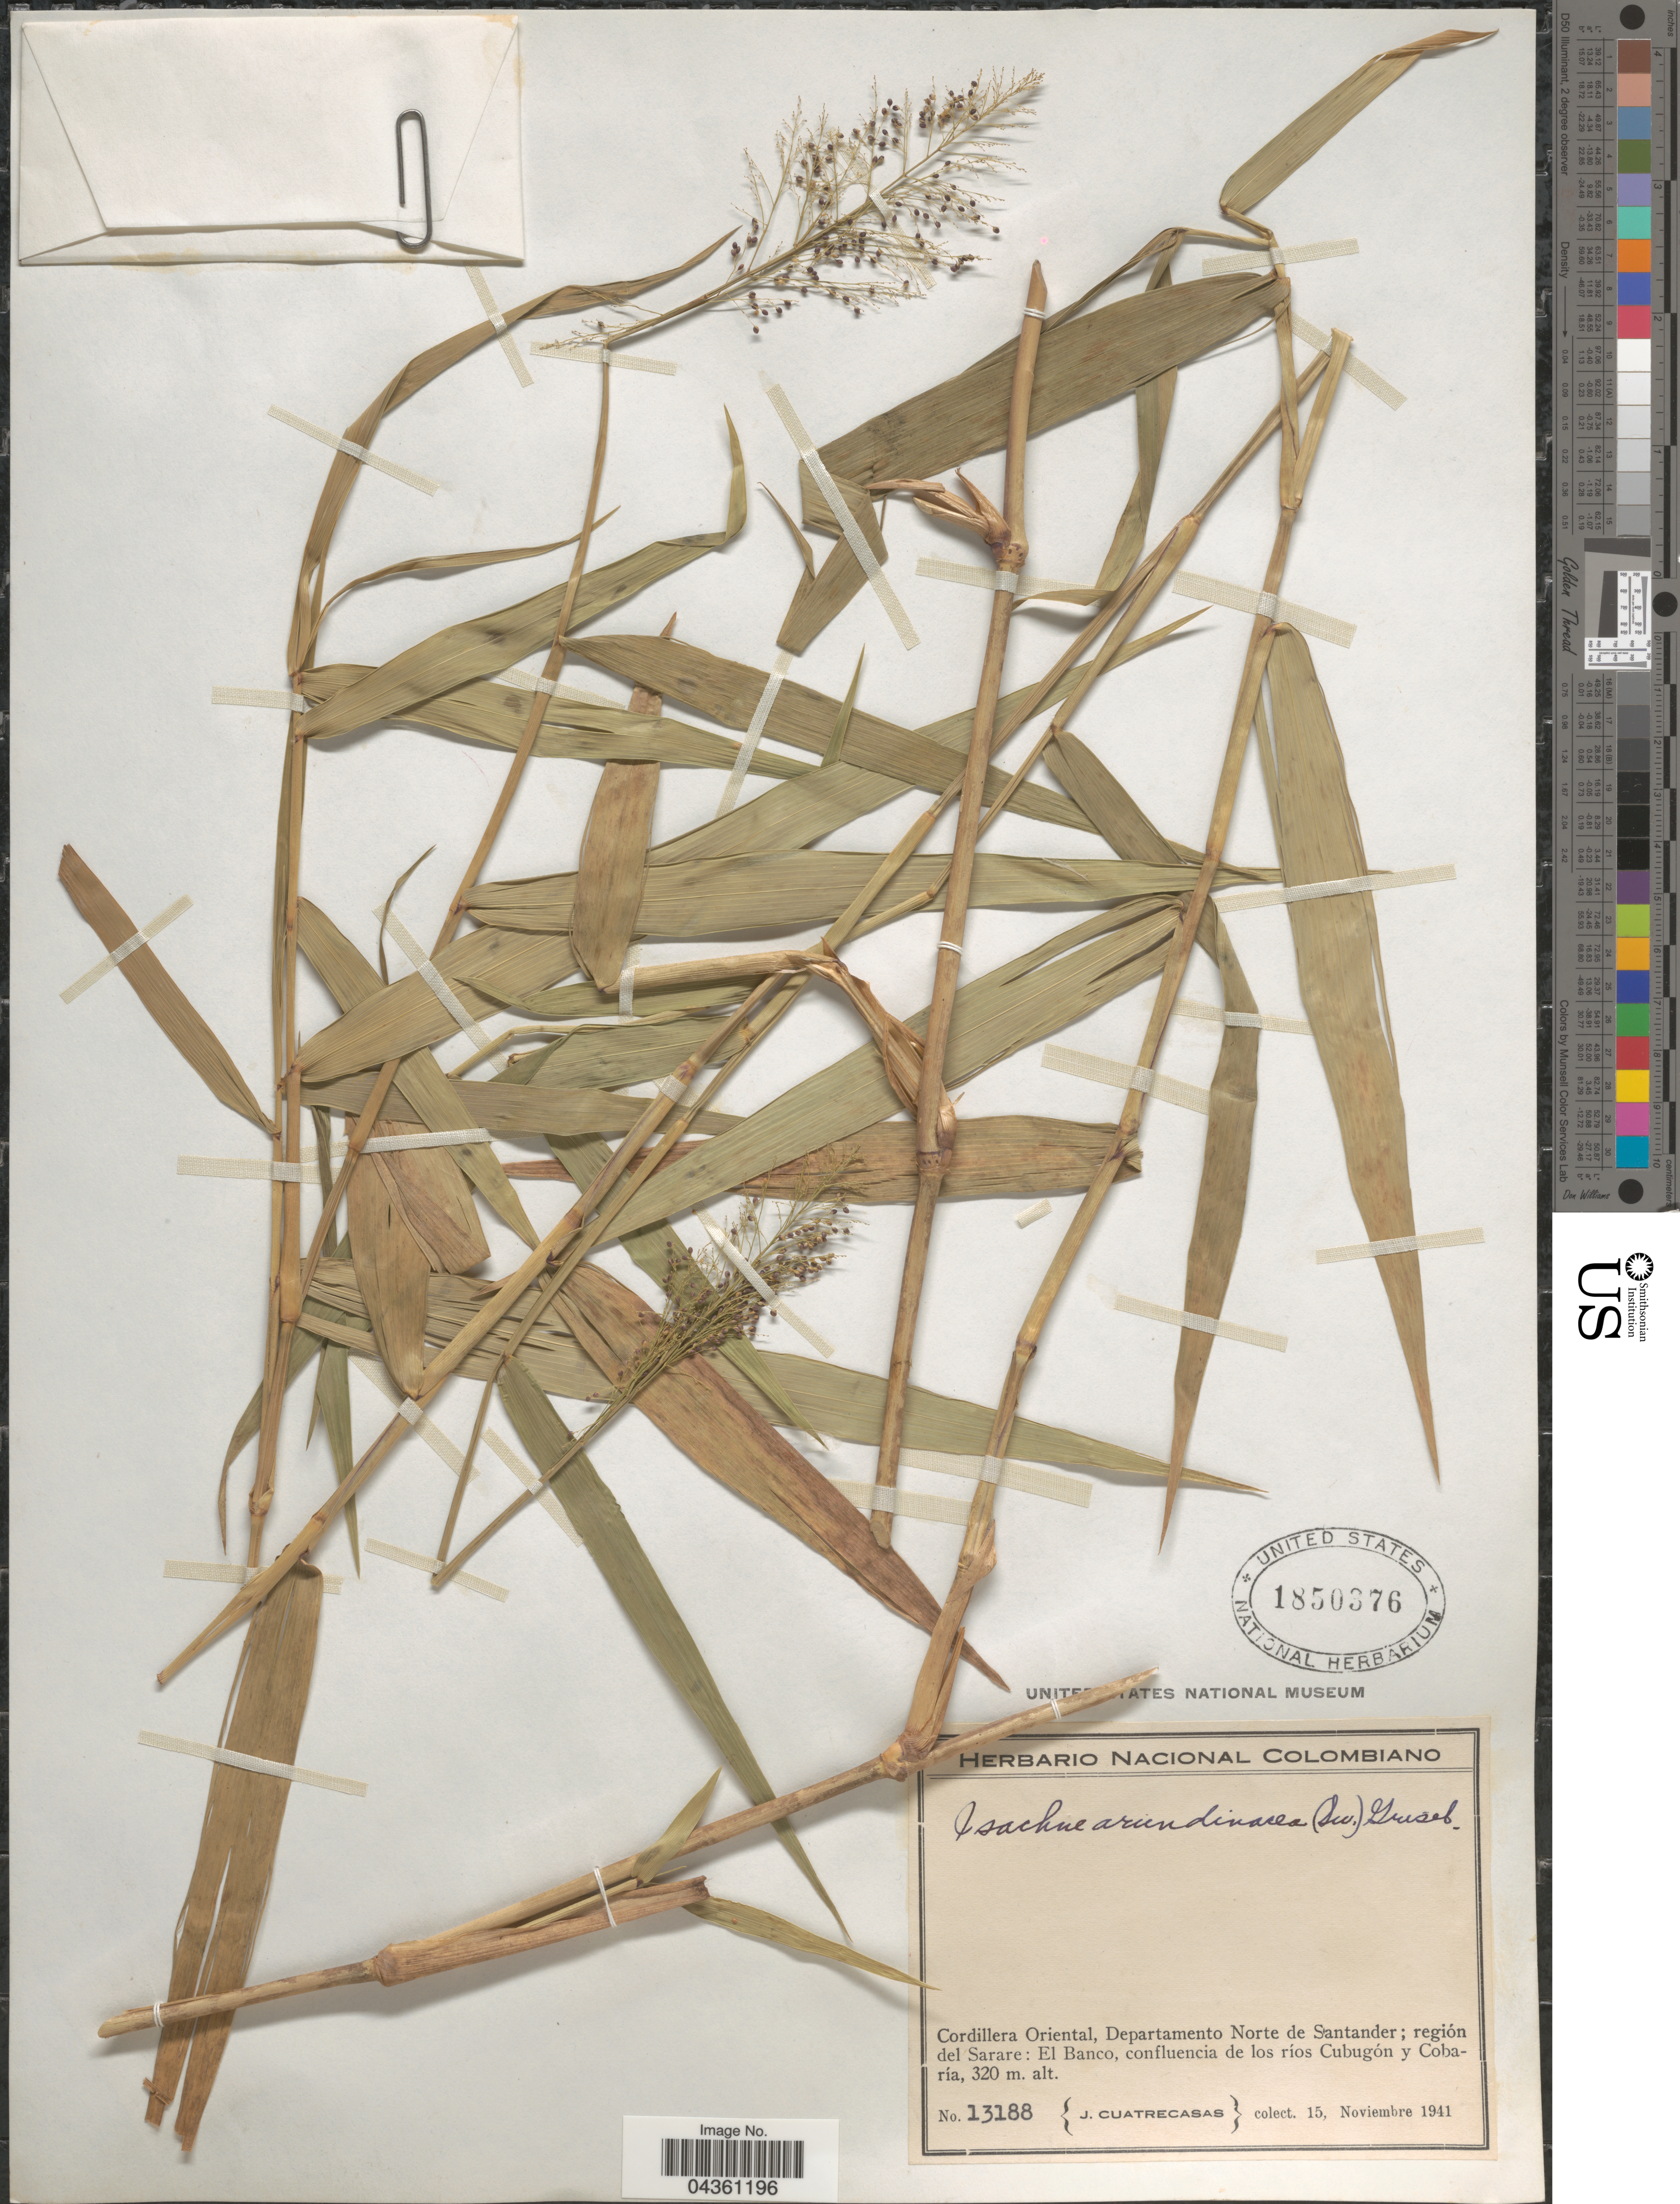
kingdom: Plantae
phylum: Tracheophyta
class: Liliopsida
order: Poales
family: Poaceae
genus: Isachne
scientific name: Isachne arundinacea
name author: (Sw.) Griseb.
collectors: J. Cuatrecasas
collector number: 13188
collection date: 1941-11-15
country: Colombia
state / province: Norte de Santander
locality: Cordillera Oriental, Departamento Norte de Santander; región del Sarare: El Banco, confluencia de los ríos Cubugón y Cobaría.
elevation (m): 320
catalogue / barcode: US 1850376